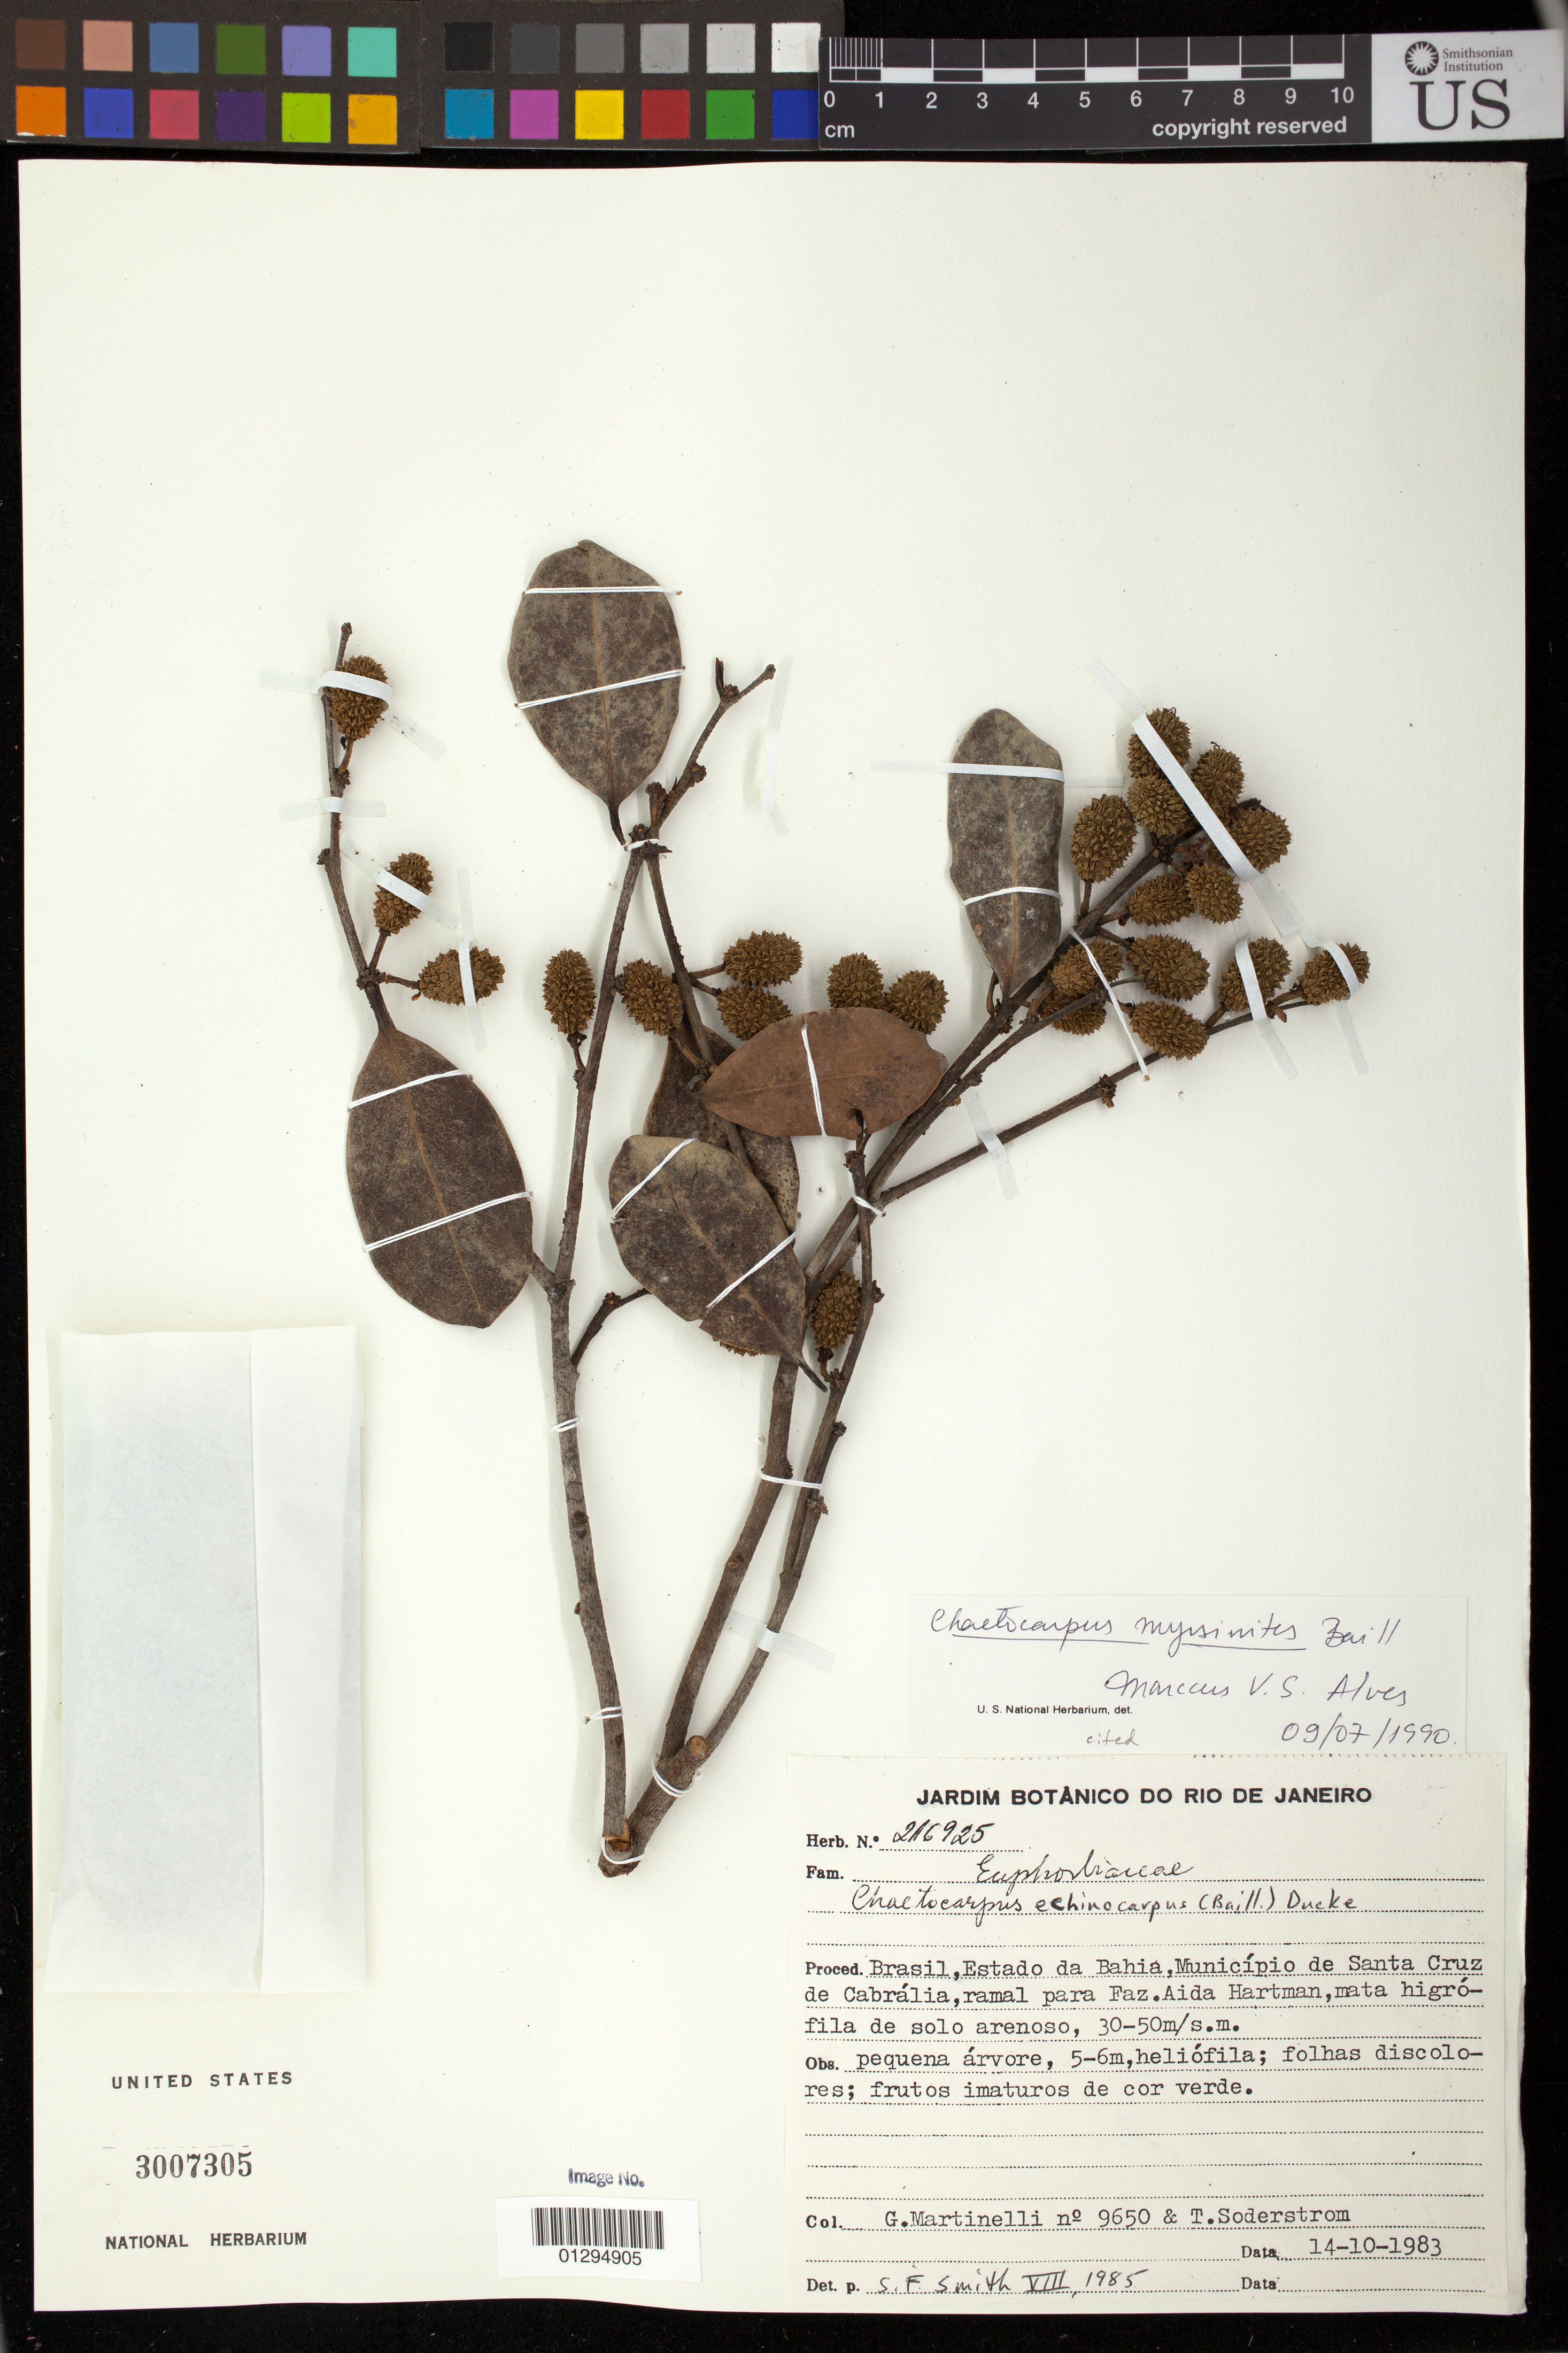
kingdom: Plantae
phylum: Tracheophyta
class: Magnoliopsida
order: Malpighiales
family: Peraceae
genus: Chaetocarpus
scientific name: Chaetocarpus myrsinites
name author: Baill.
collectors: G. Martinelli & T. R. Soderstrom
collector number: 9650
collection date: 1983-10-14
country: Brazil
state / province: Bahia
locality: Município de Santa Cruz de Cabralia, ramal para Faz. Aida Hartman, mata higrofila de solo arenoso, 30-50m/s.m.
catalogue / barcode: US 3007305